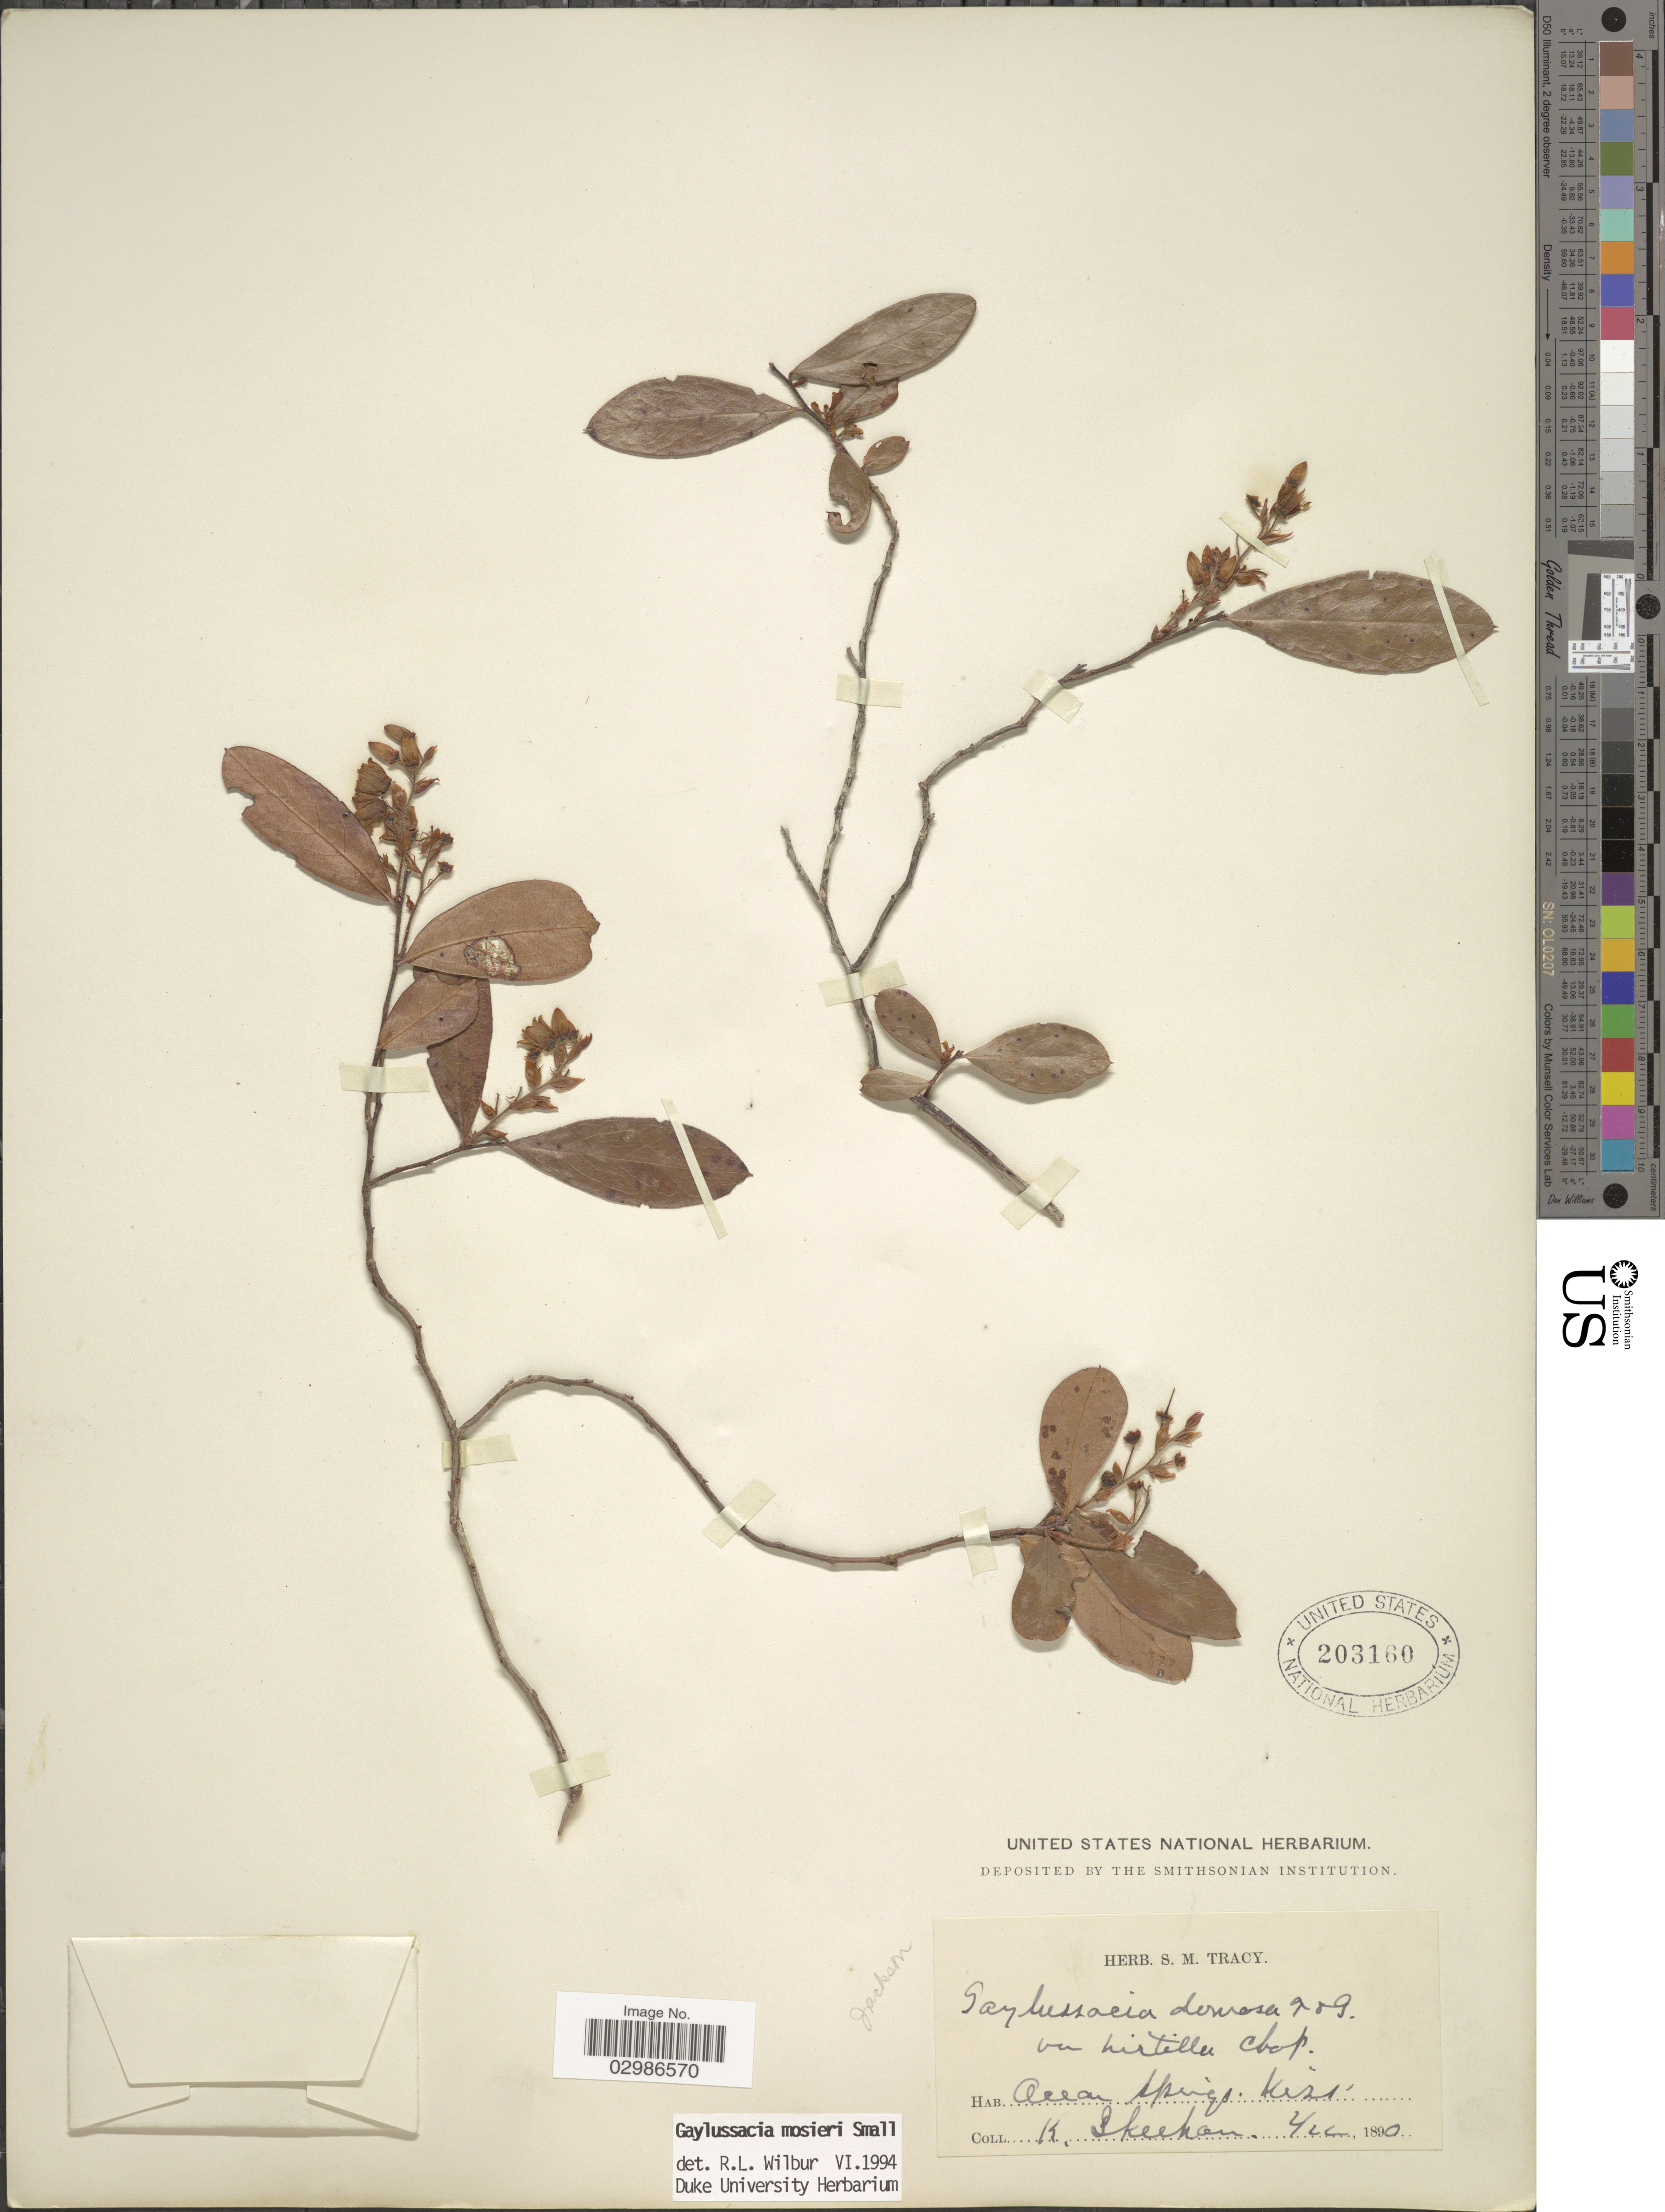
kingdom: Plantae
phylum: Tracheophyta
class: Magnoliopsida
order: Ericales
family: Ericaceae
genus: Gaylussacia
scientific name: Gaylussacia mosieri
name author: Small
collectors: K. Skeehan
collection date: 1890-02-22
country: United States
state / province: Mississippi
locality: Jackson. Ocean Springs. Miss.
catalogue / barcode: US 203160